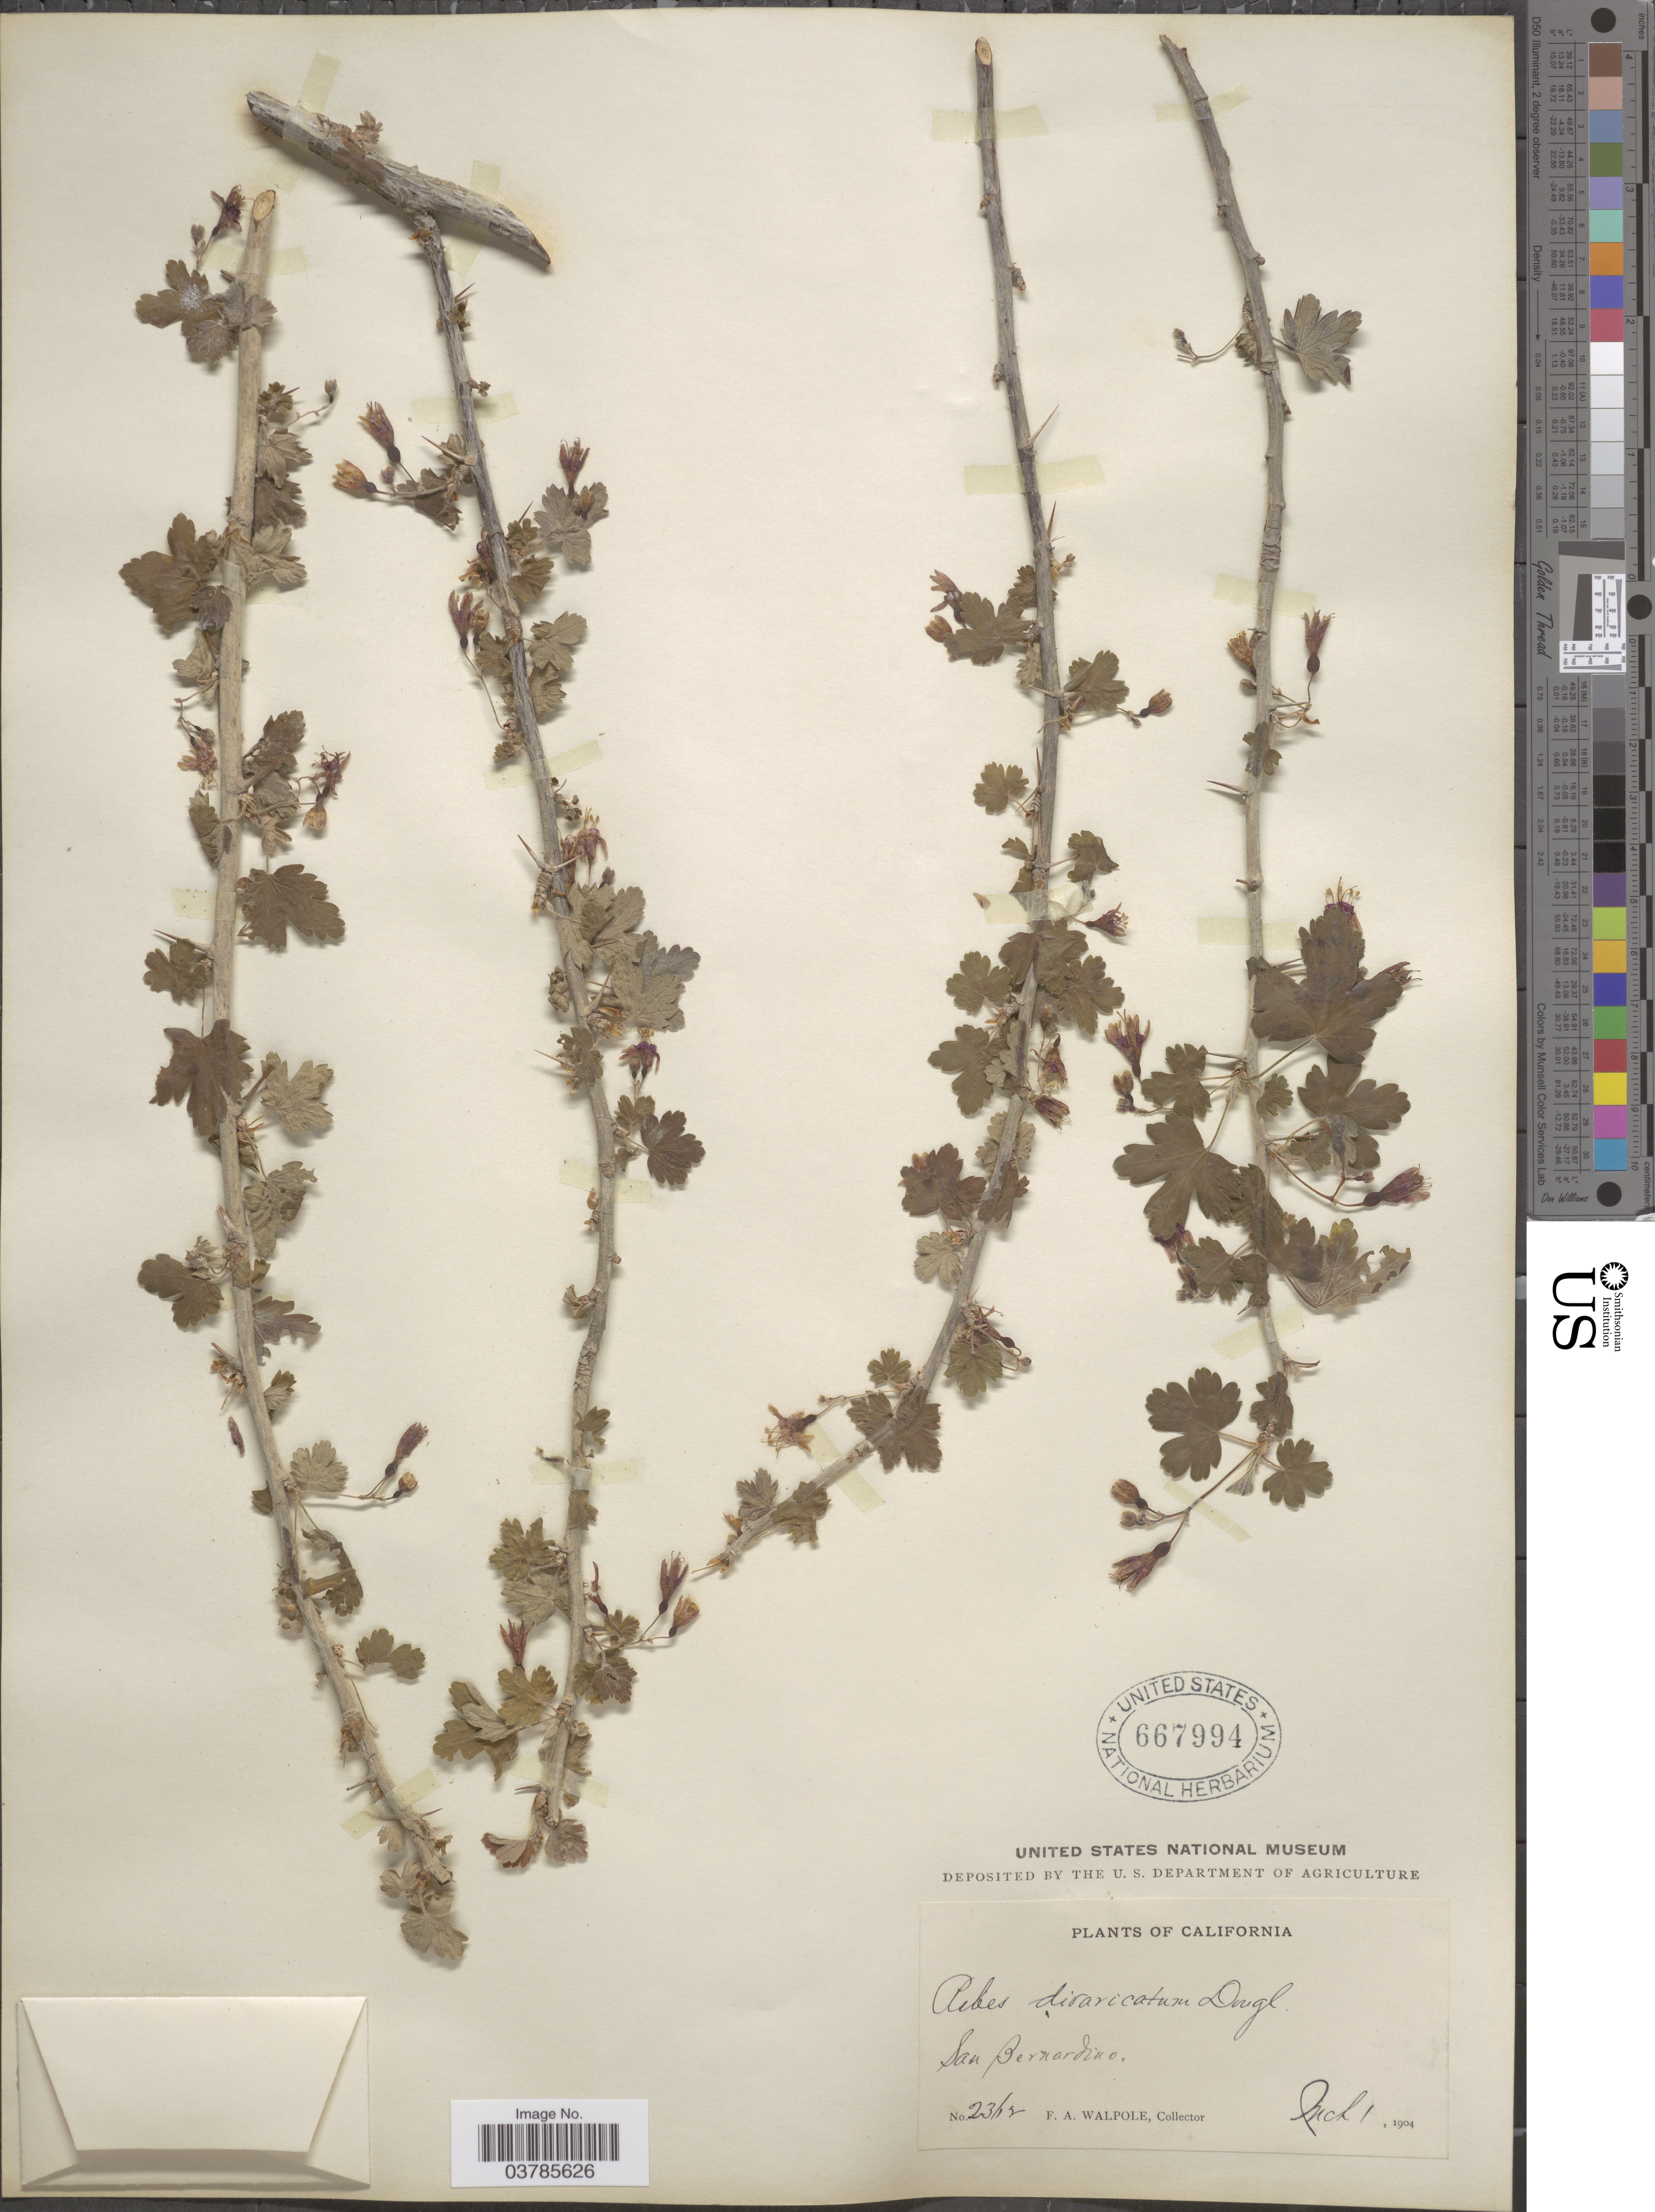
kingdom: Plantae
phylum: Tracheophyta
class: Magnoliopsida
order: Saxifragales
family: Grossulariaceae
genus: Ribes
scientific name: Ribes divaricatum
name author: Douglas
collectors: F. Walpole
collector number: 2362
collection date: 1904-03-01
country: United States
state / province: California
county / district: San Bernardino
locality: San Bernardino.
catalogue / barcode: US 667994